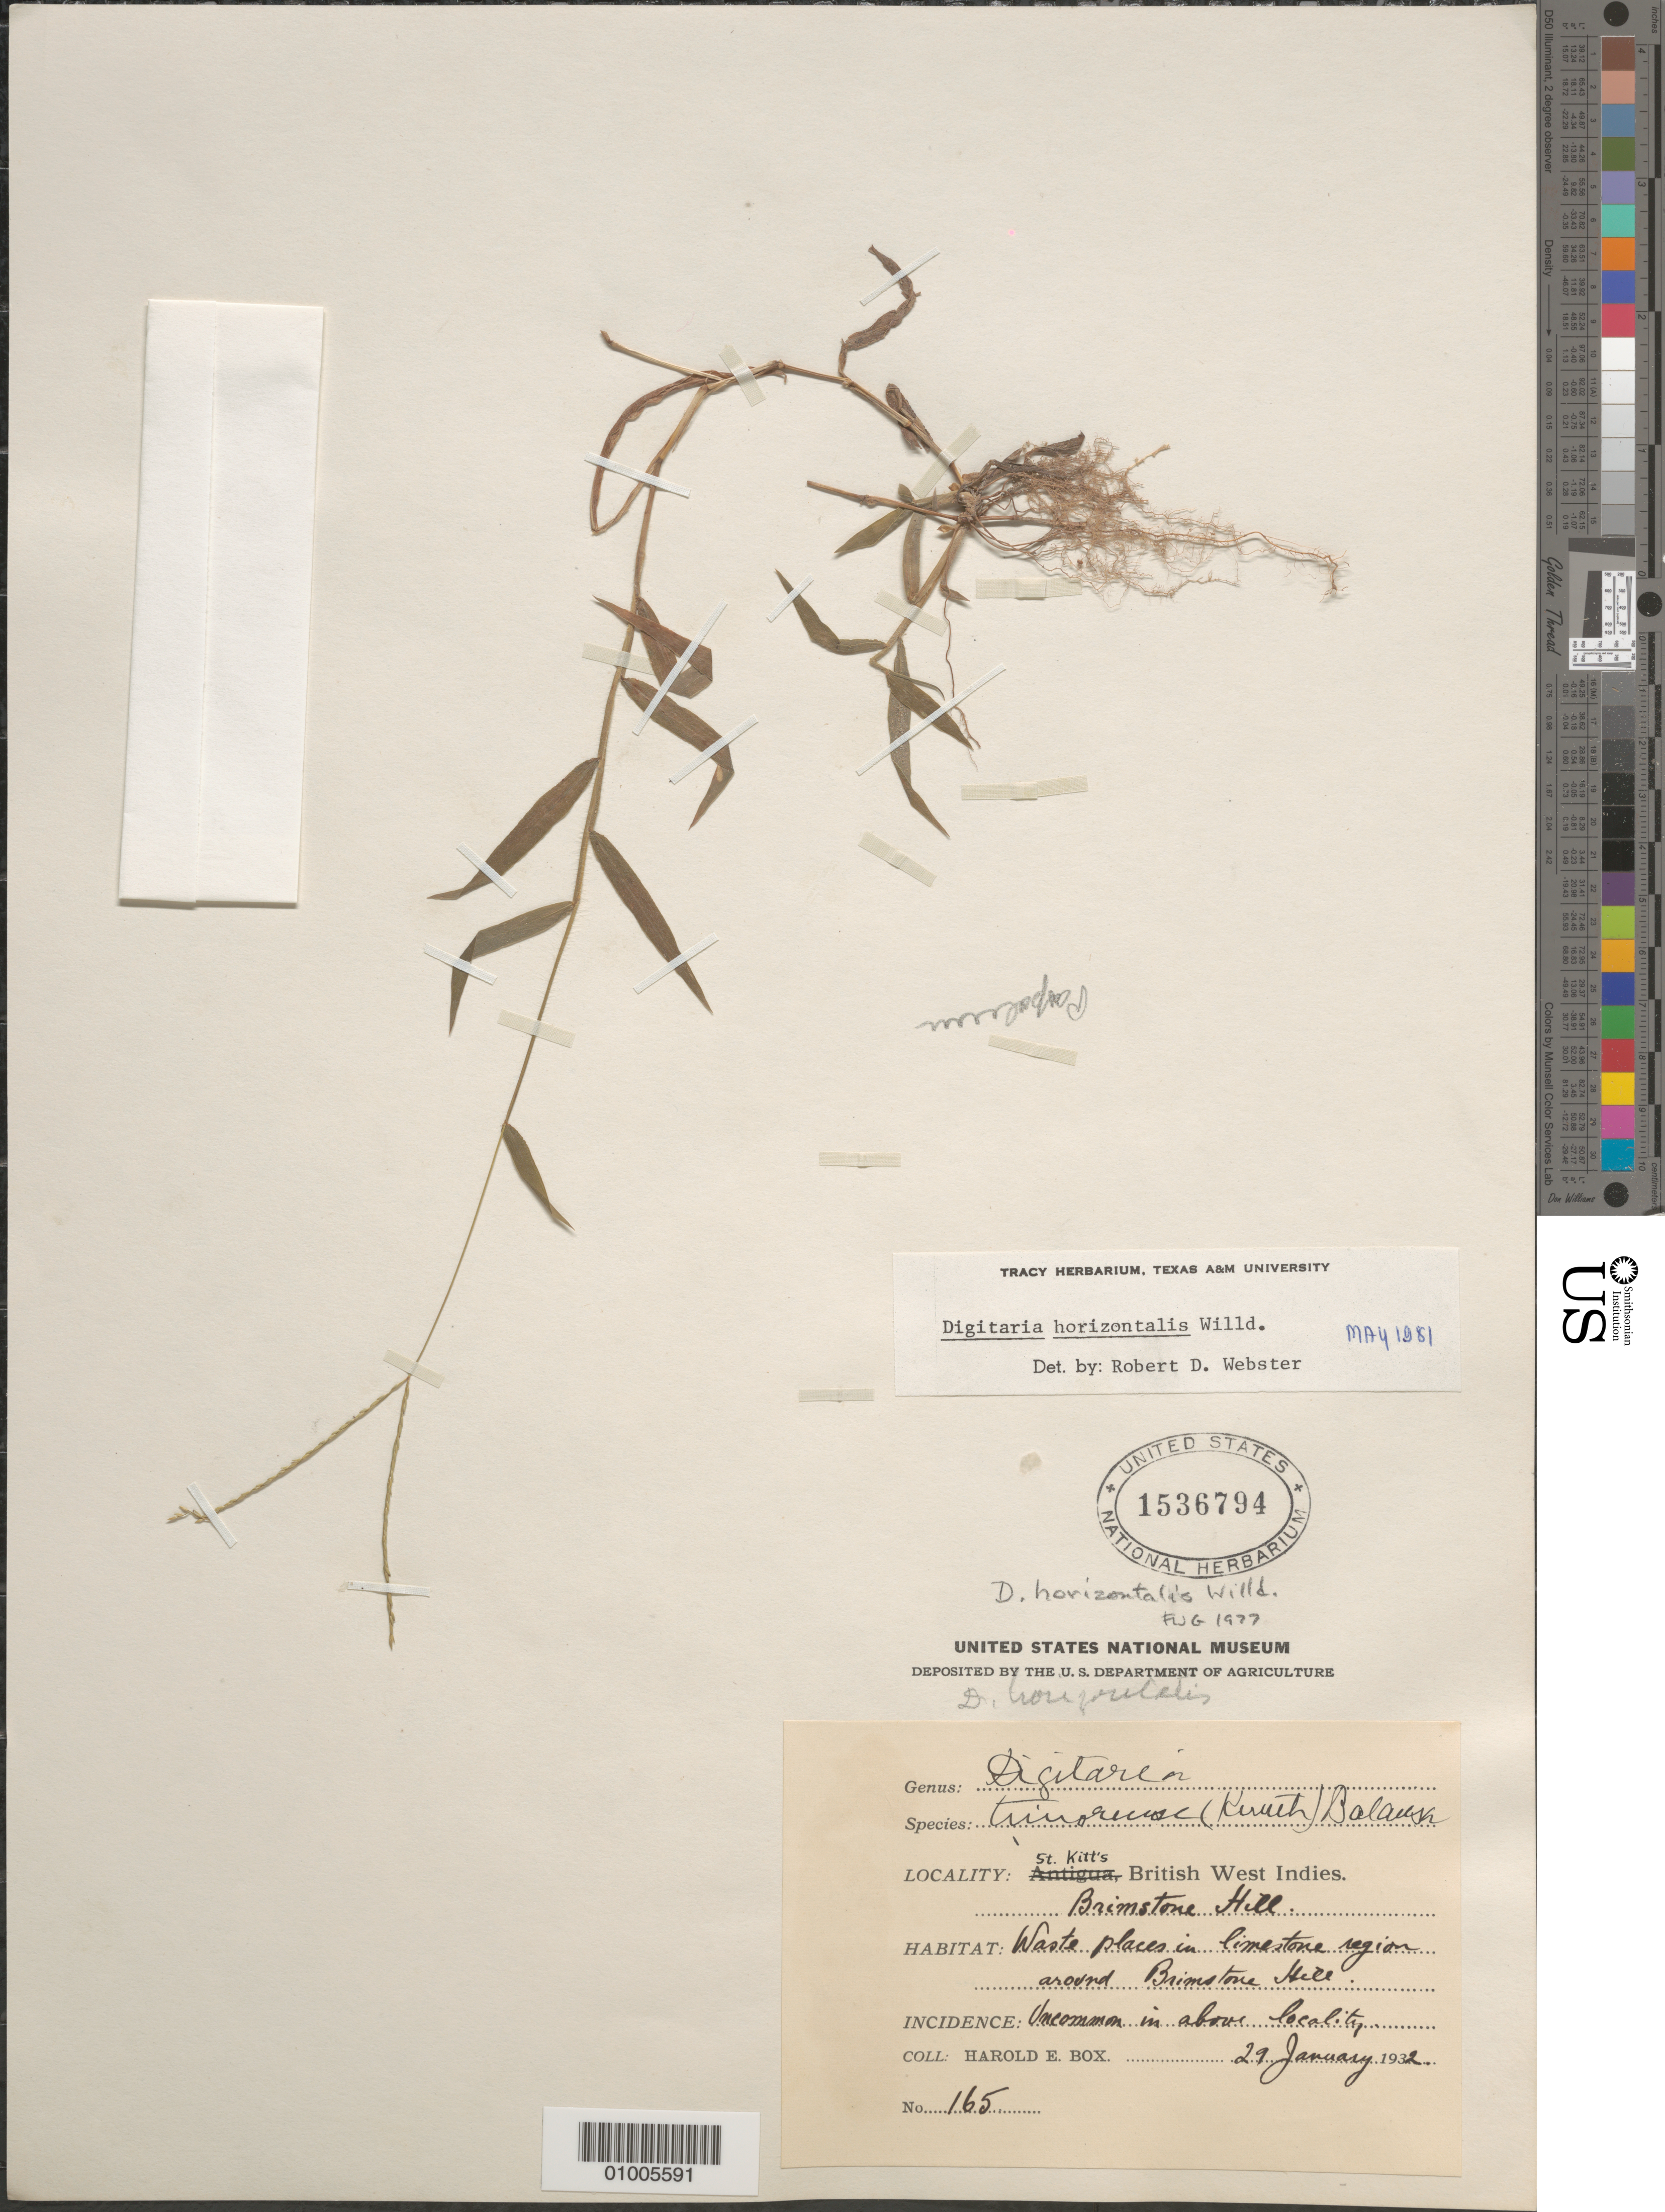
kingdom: Plantae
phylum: Tracheophyta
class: Liliopsida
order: Poales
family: Poaceae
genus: Digitaria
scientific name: Digitaria horizontalis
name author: Willd.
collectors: H. E. Box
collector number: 165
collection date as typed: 29 Jan 1932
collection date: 1932-01-29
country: St. Christopher-Nevis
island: St. Christopher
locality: Brimstone hill, waste paces in imestone Region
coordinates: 0 N, 0 E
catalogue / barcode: US 1536794